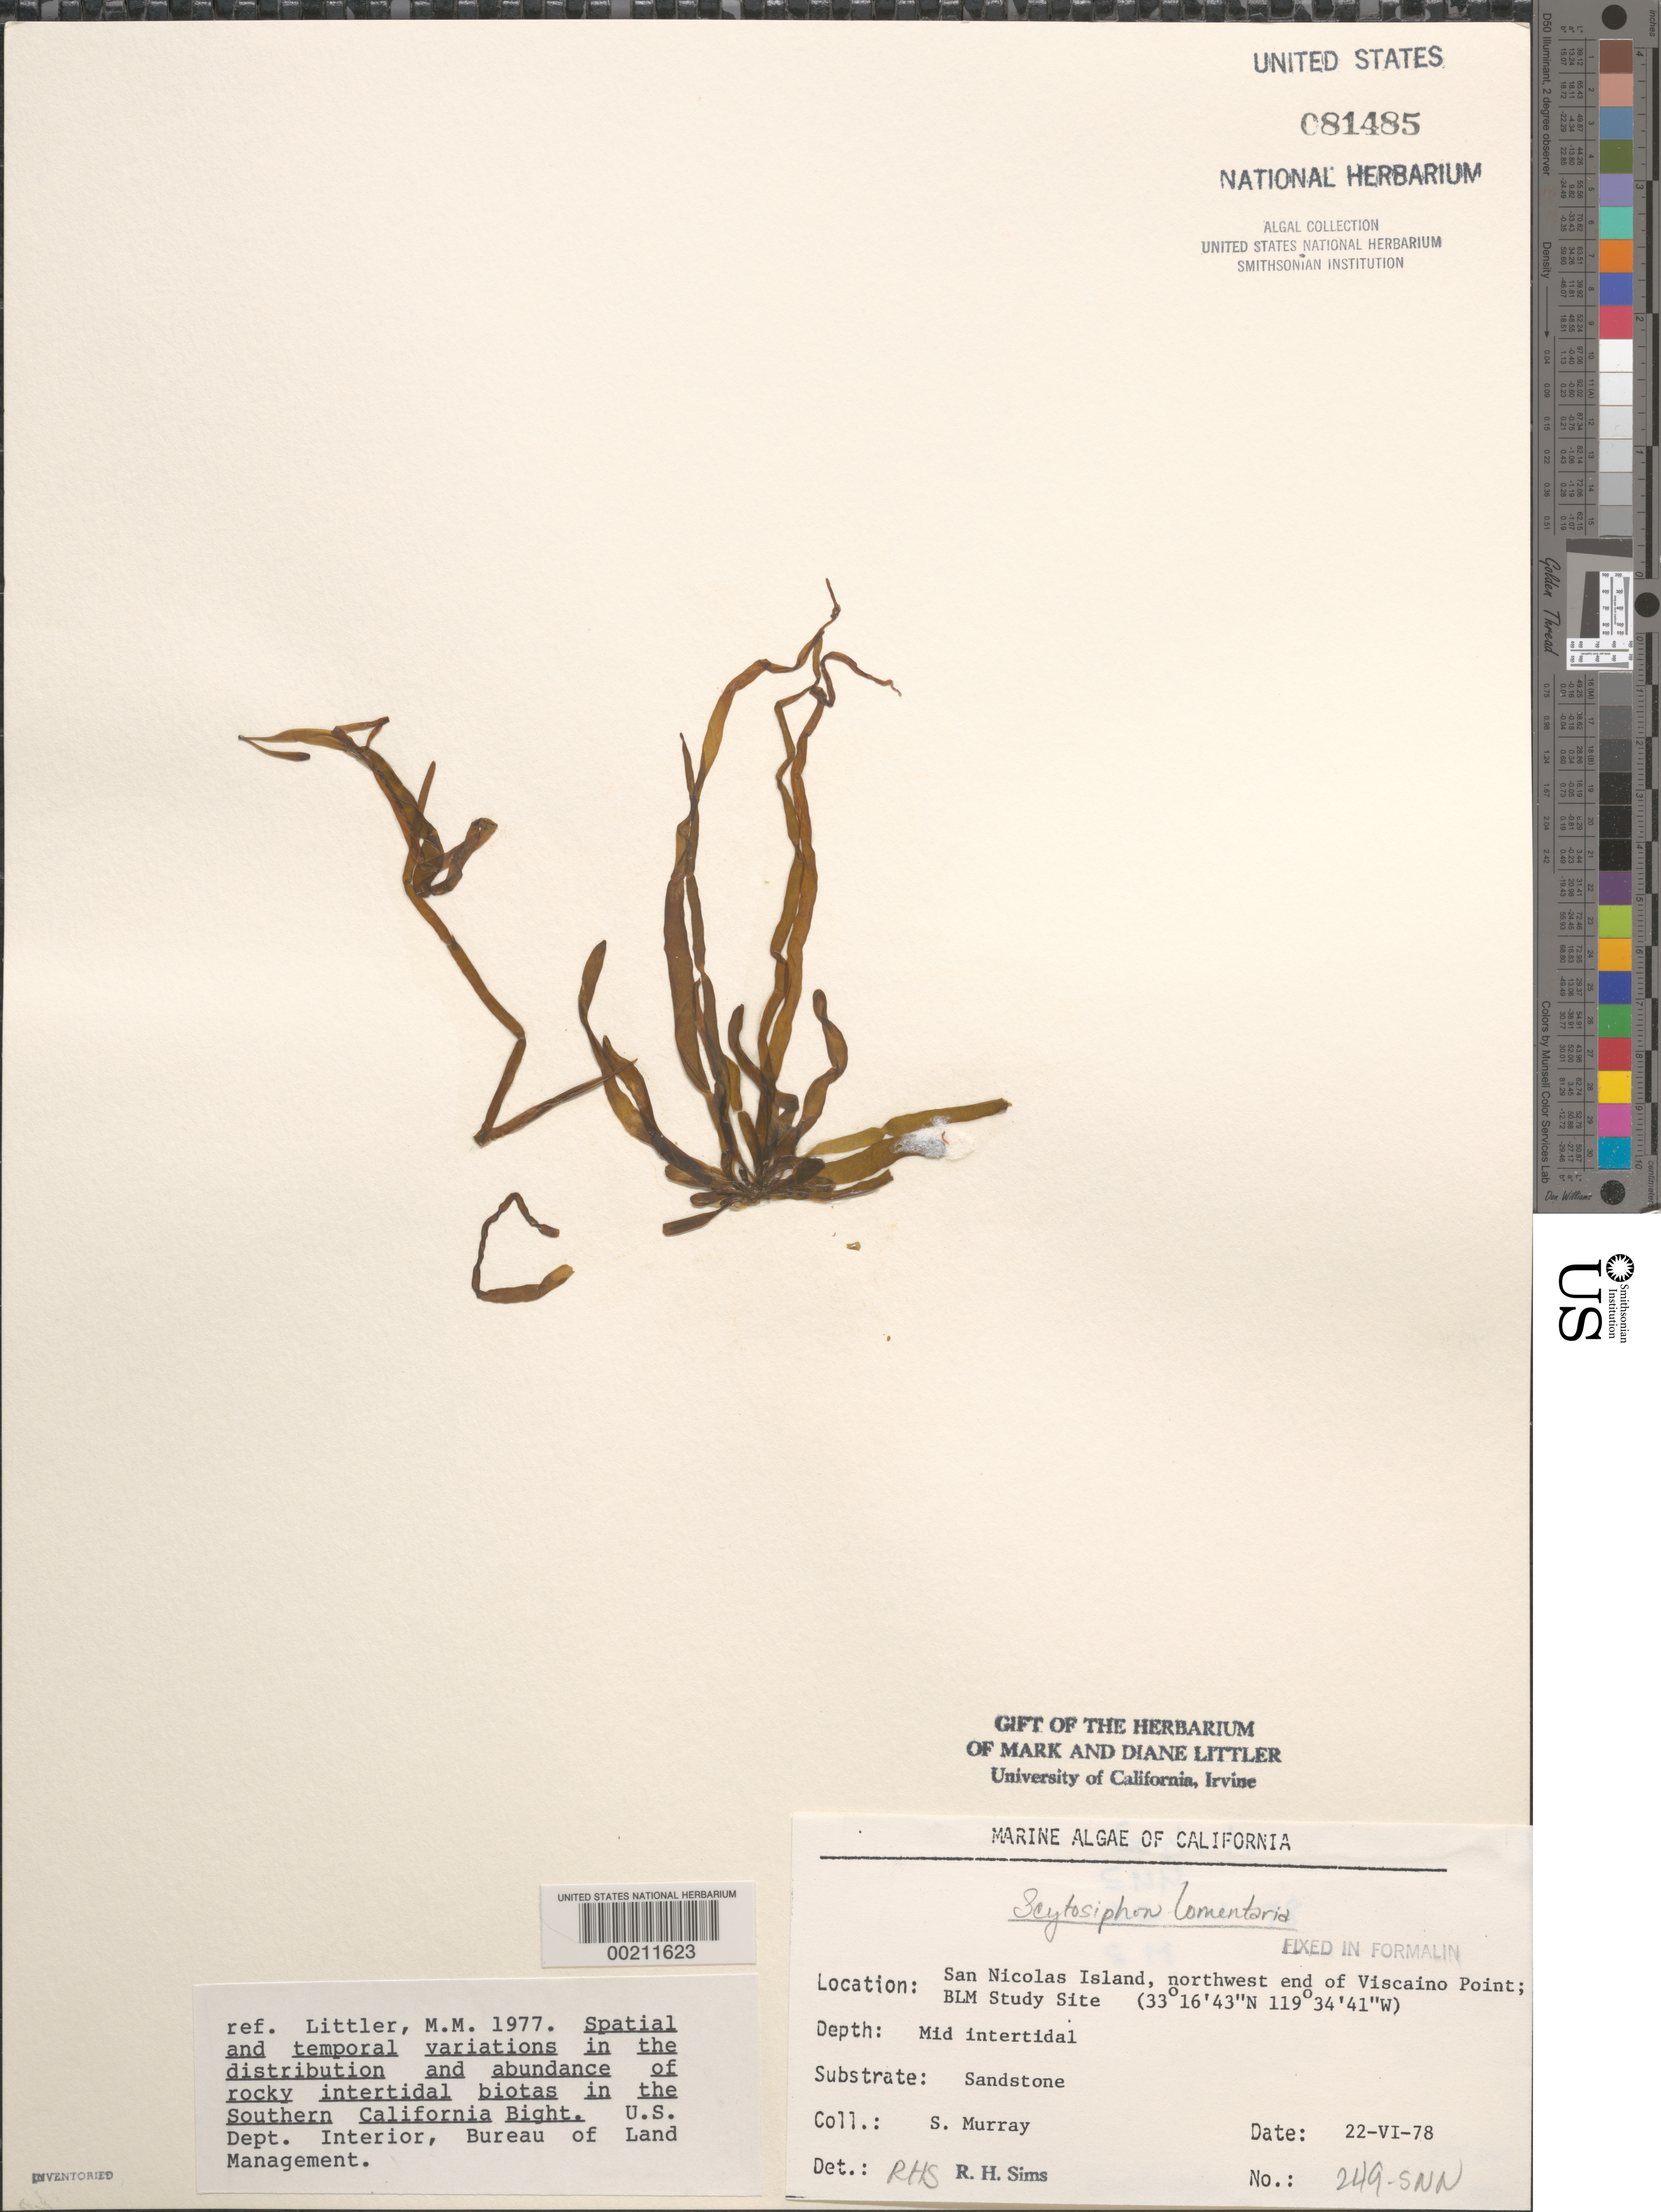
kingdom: Chromista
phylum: Ochrophyta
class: Phaeophyceae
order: Scytosiphonales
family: Scytosiphonaceae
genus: Scytosiphon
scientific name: Scytosiphon lomentaria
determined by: Sims, Robert H.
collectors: S. N. Murray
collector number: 249-snn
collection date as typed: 22 Jun 1978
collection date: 1978-06-22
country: United States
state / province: California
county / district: Ventura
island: San Nicolas Island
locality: Northwest end of Vizcaino Point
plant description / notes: BLM-SOCALBIGHT Rocky Intertidal Survey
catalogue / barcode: US 81485